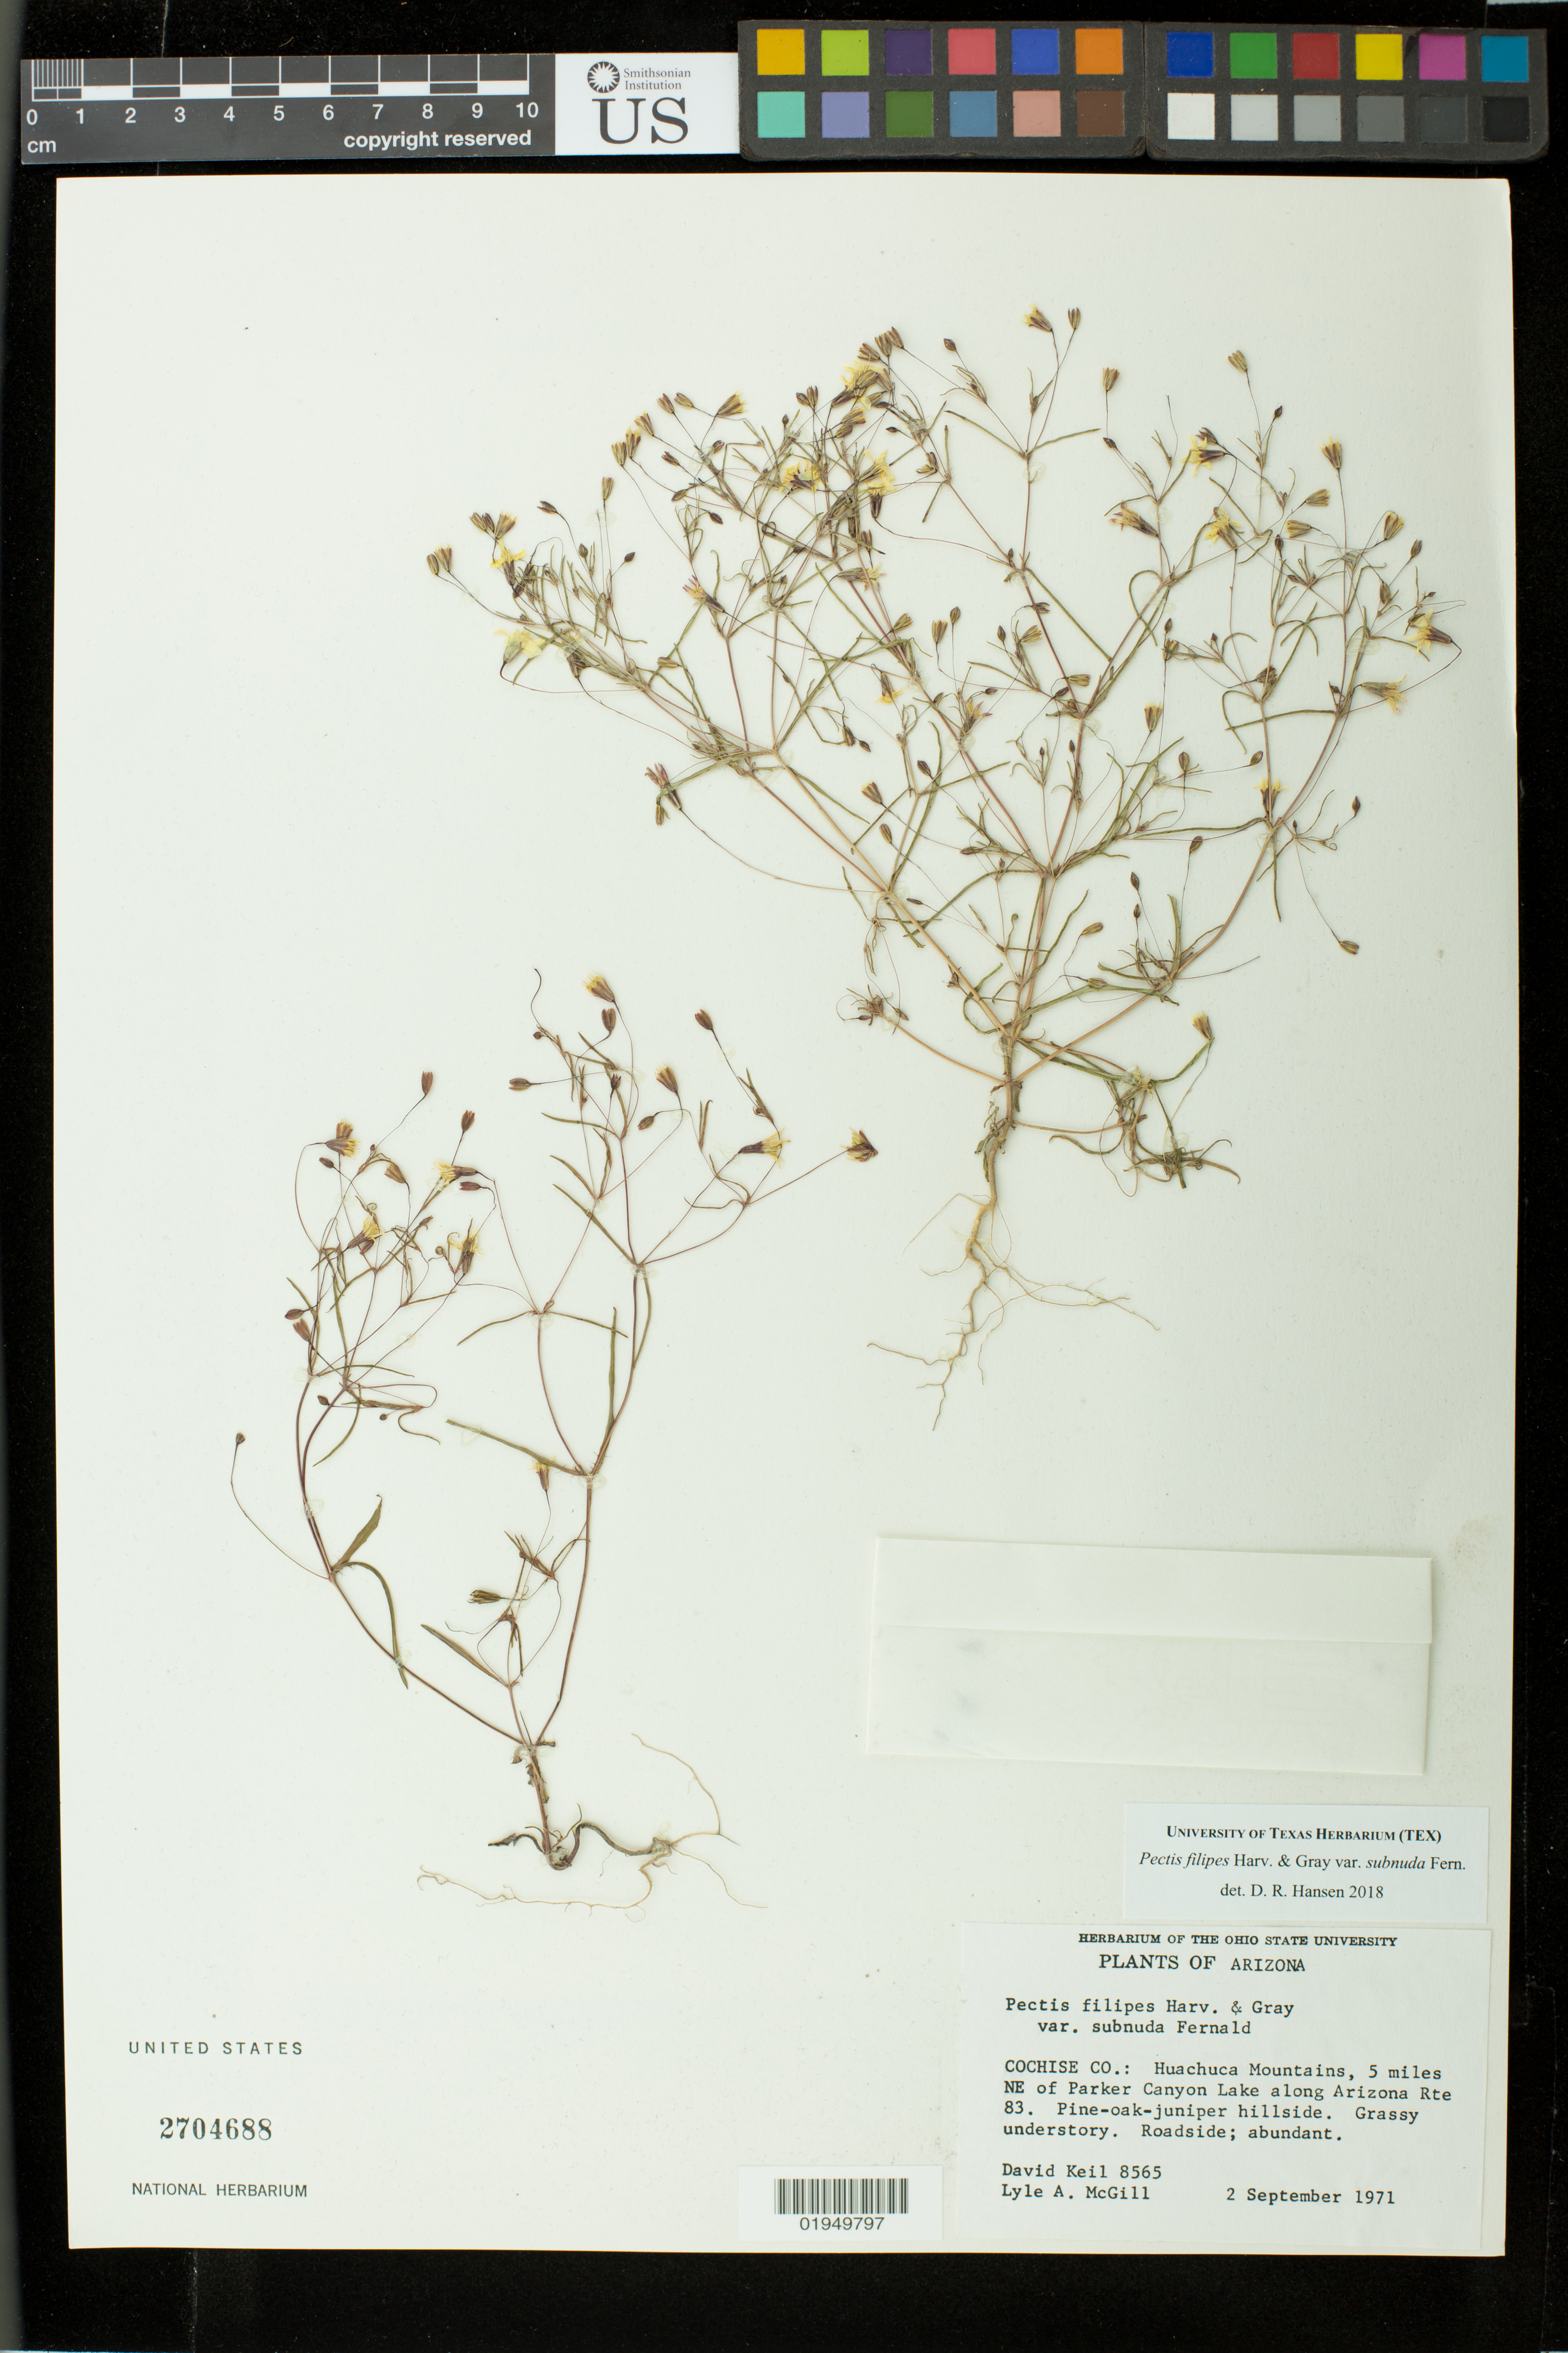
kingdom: Plantae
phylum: Tracheophyta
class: Magnoliopsida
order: Asterales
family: Asteraceae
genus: Pectis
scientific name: Pectis filipes var. subnuda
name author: Fernald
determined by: Hansen, D. R.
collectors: D. J. Keil & L. McGill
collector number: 8565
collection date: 1971-09-02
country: United States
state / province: Arizona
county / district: Cochise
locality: Huachuca Mountains, 5 miles NE of Parker Canyon Lake along Arizona Rte 83.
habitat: Pine-oak-juniper hillside. Grassy understory. Roadside; abundant.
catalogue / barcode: US 2704688